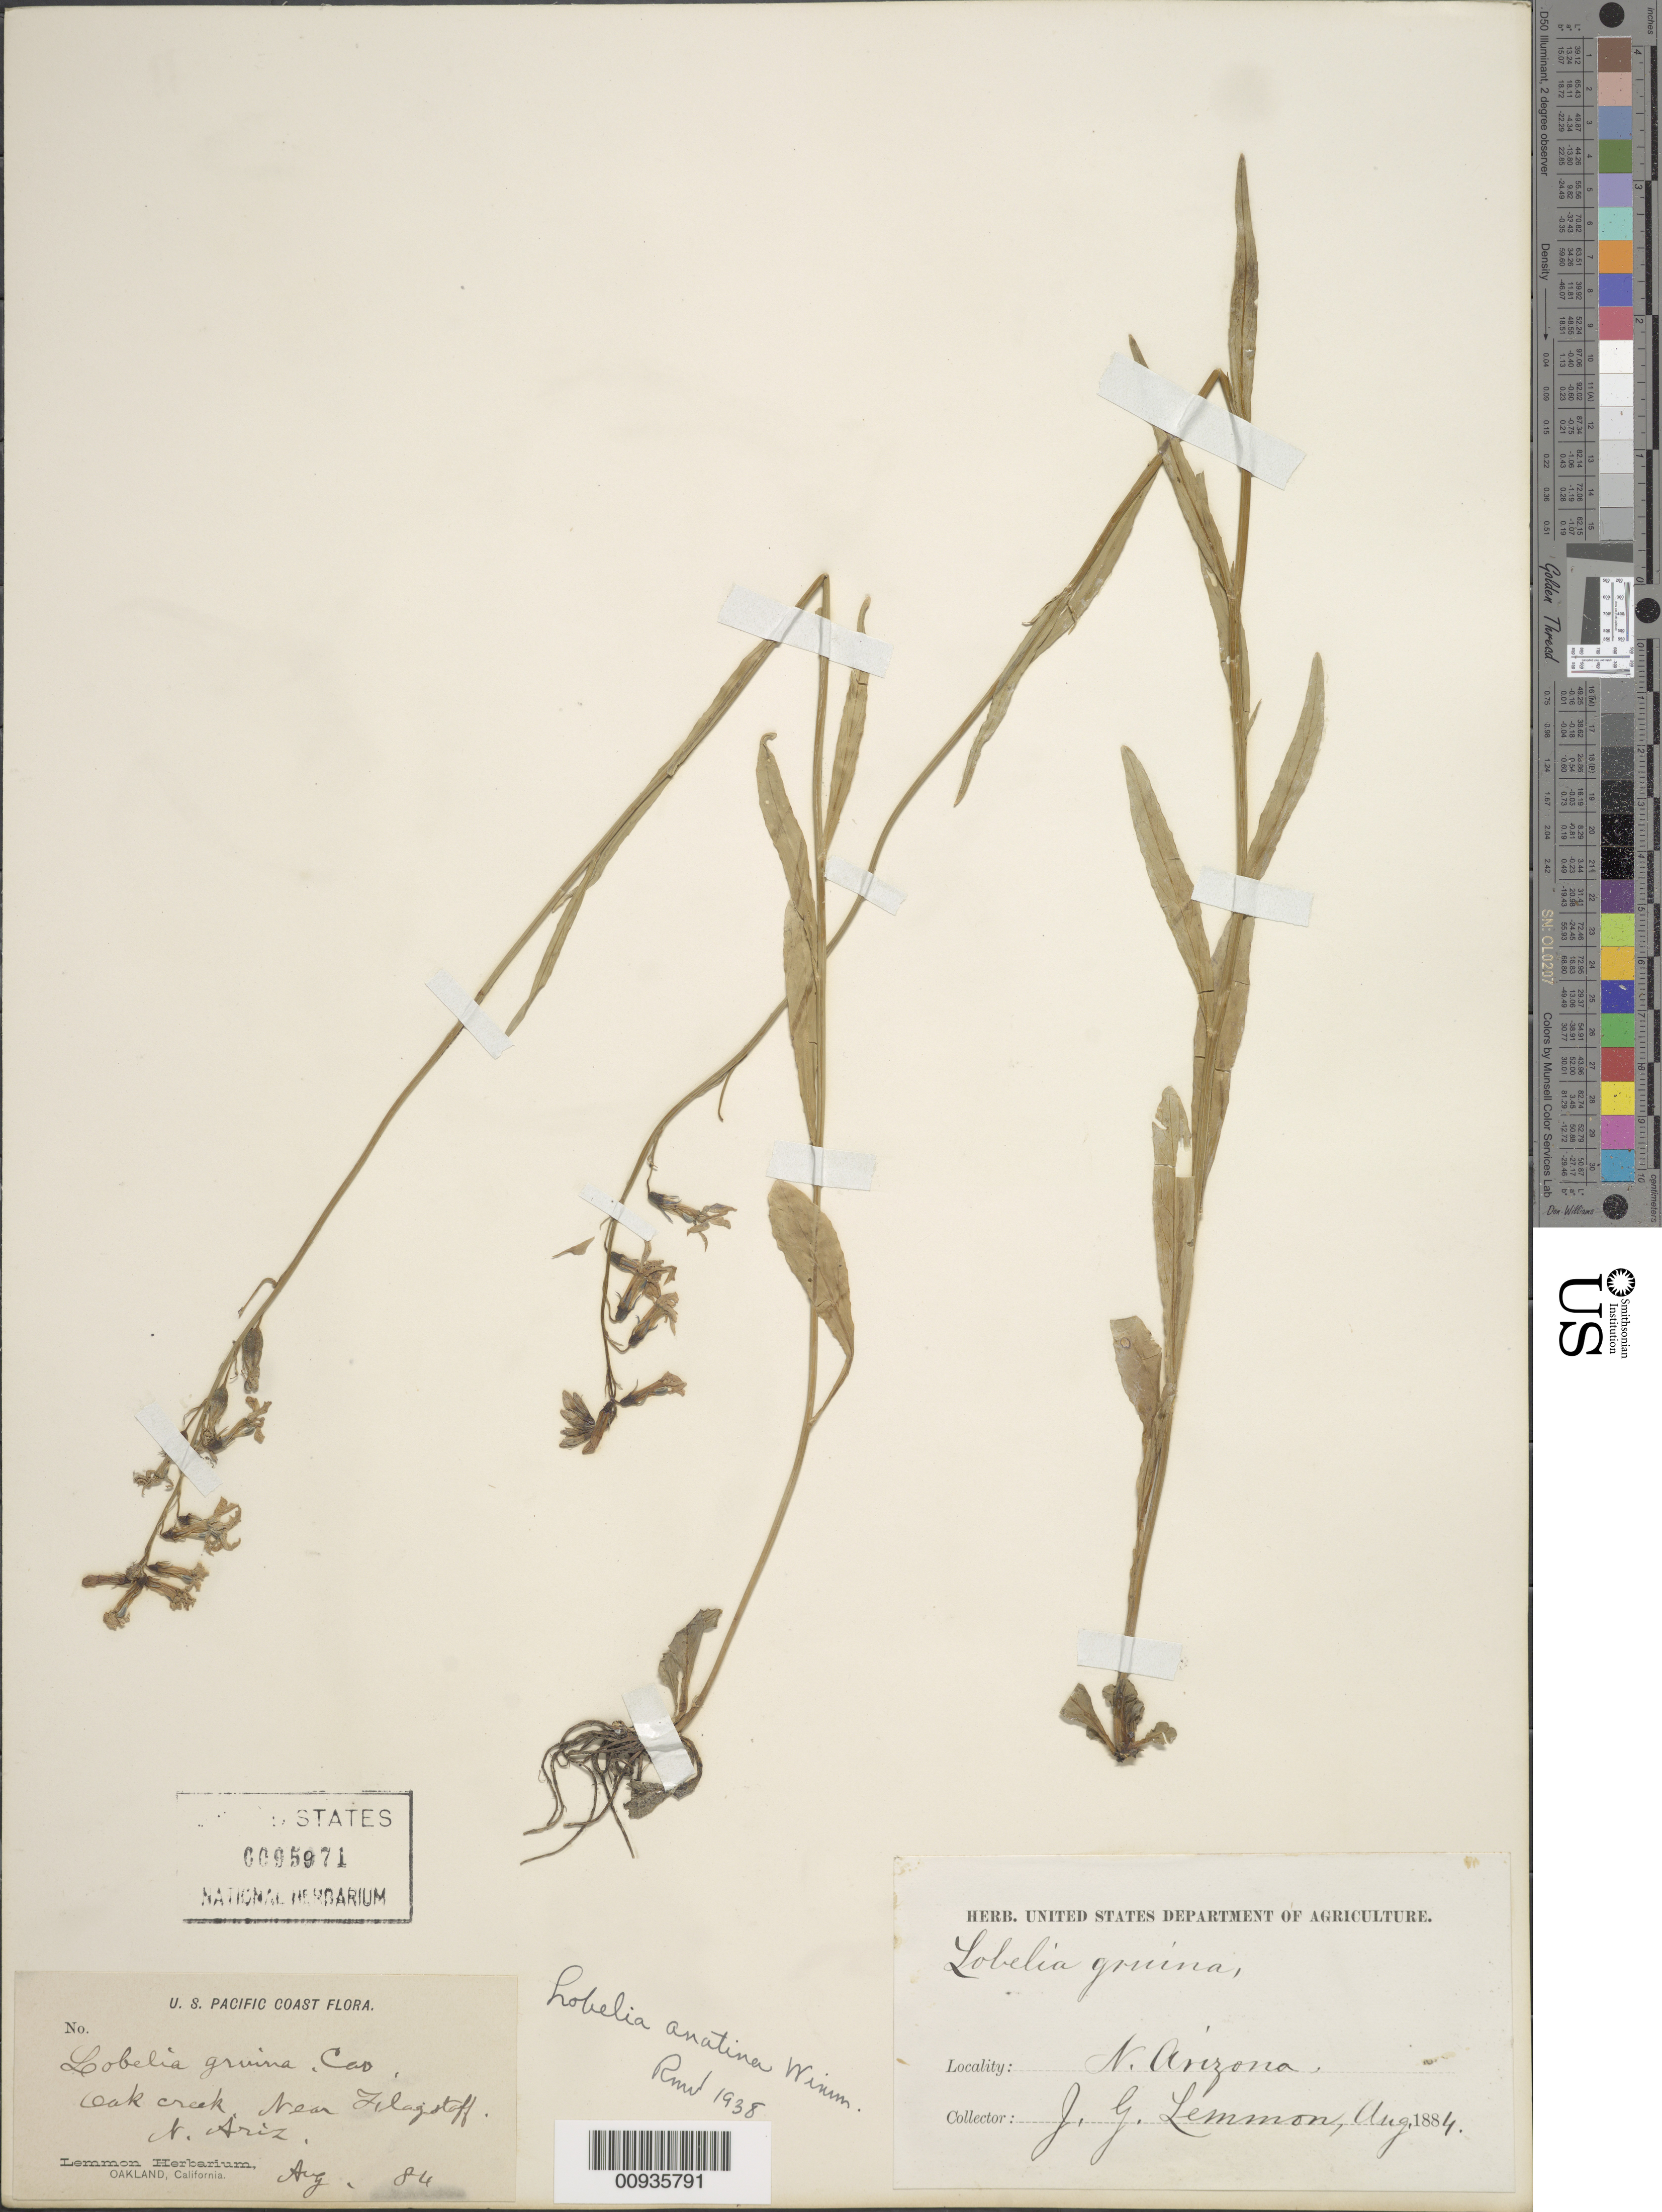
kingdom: Plantae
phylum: Tracheophyta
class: Magnoliopsida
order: Asterales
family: Campanulaceae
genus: Lobelia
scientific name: Lobelia anatina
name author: E. Wimm.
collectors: J. G. Lemmon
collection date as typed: Aug 1884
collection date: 1884-08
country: United States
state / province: Arizona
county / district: Coconino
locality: Oak Creek, near Flagstaff.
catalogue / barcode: US 95971